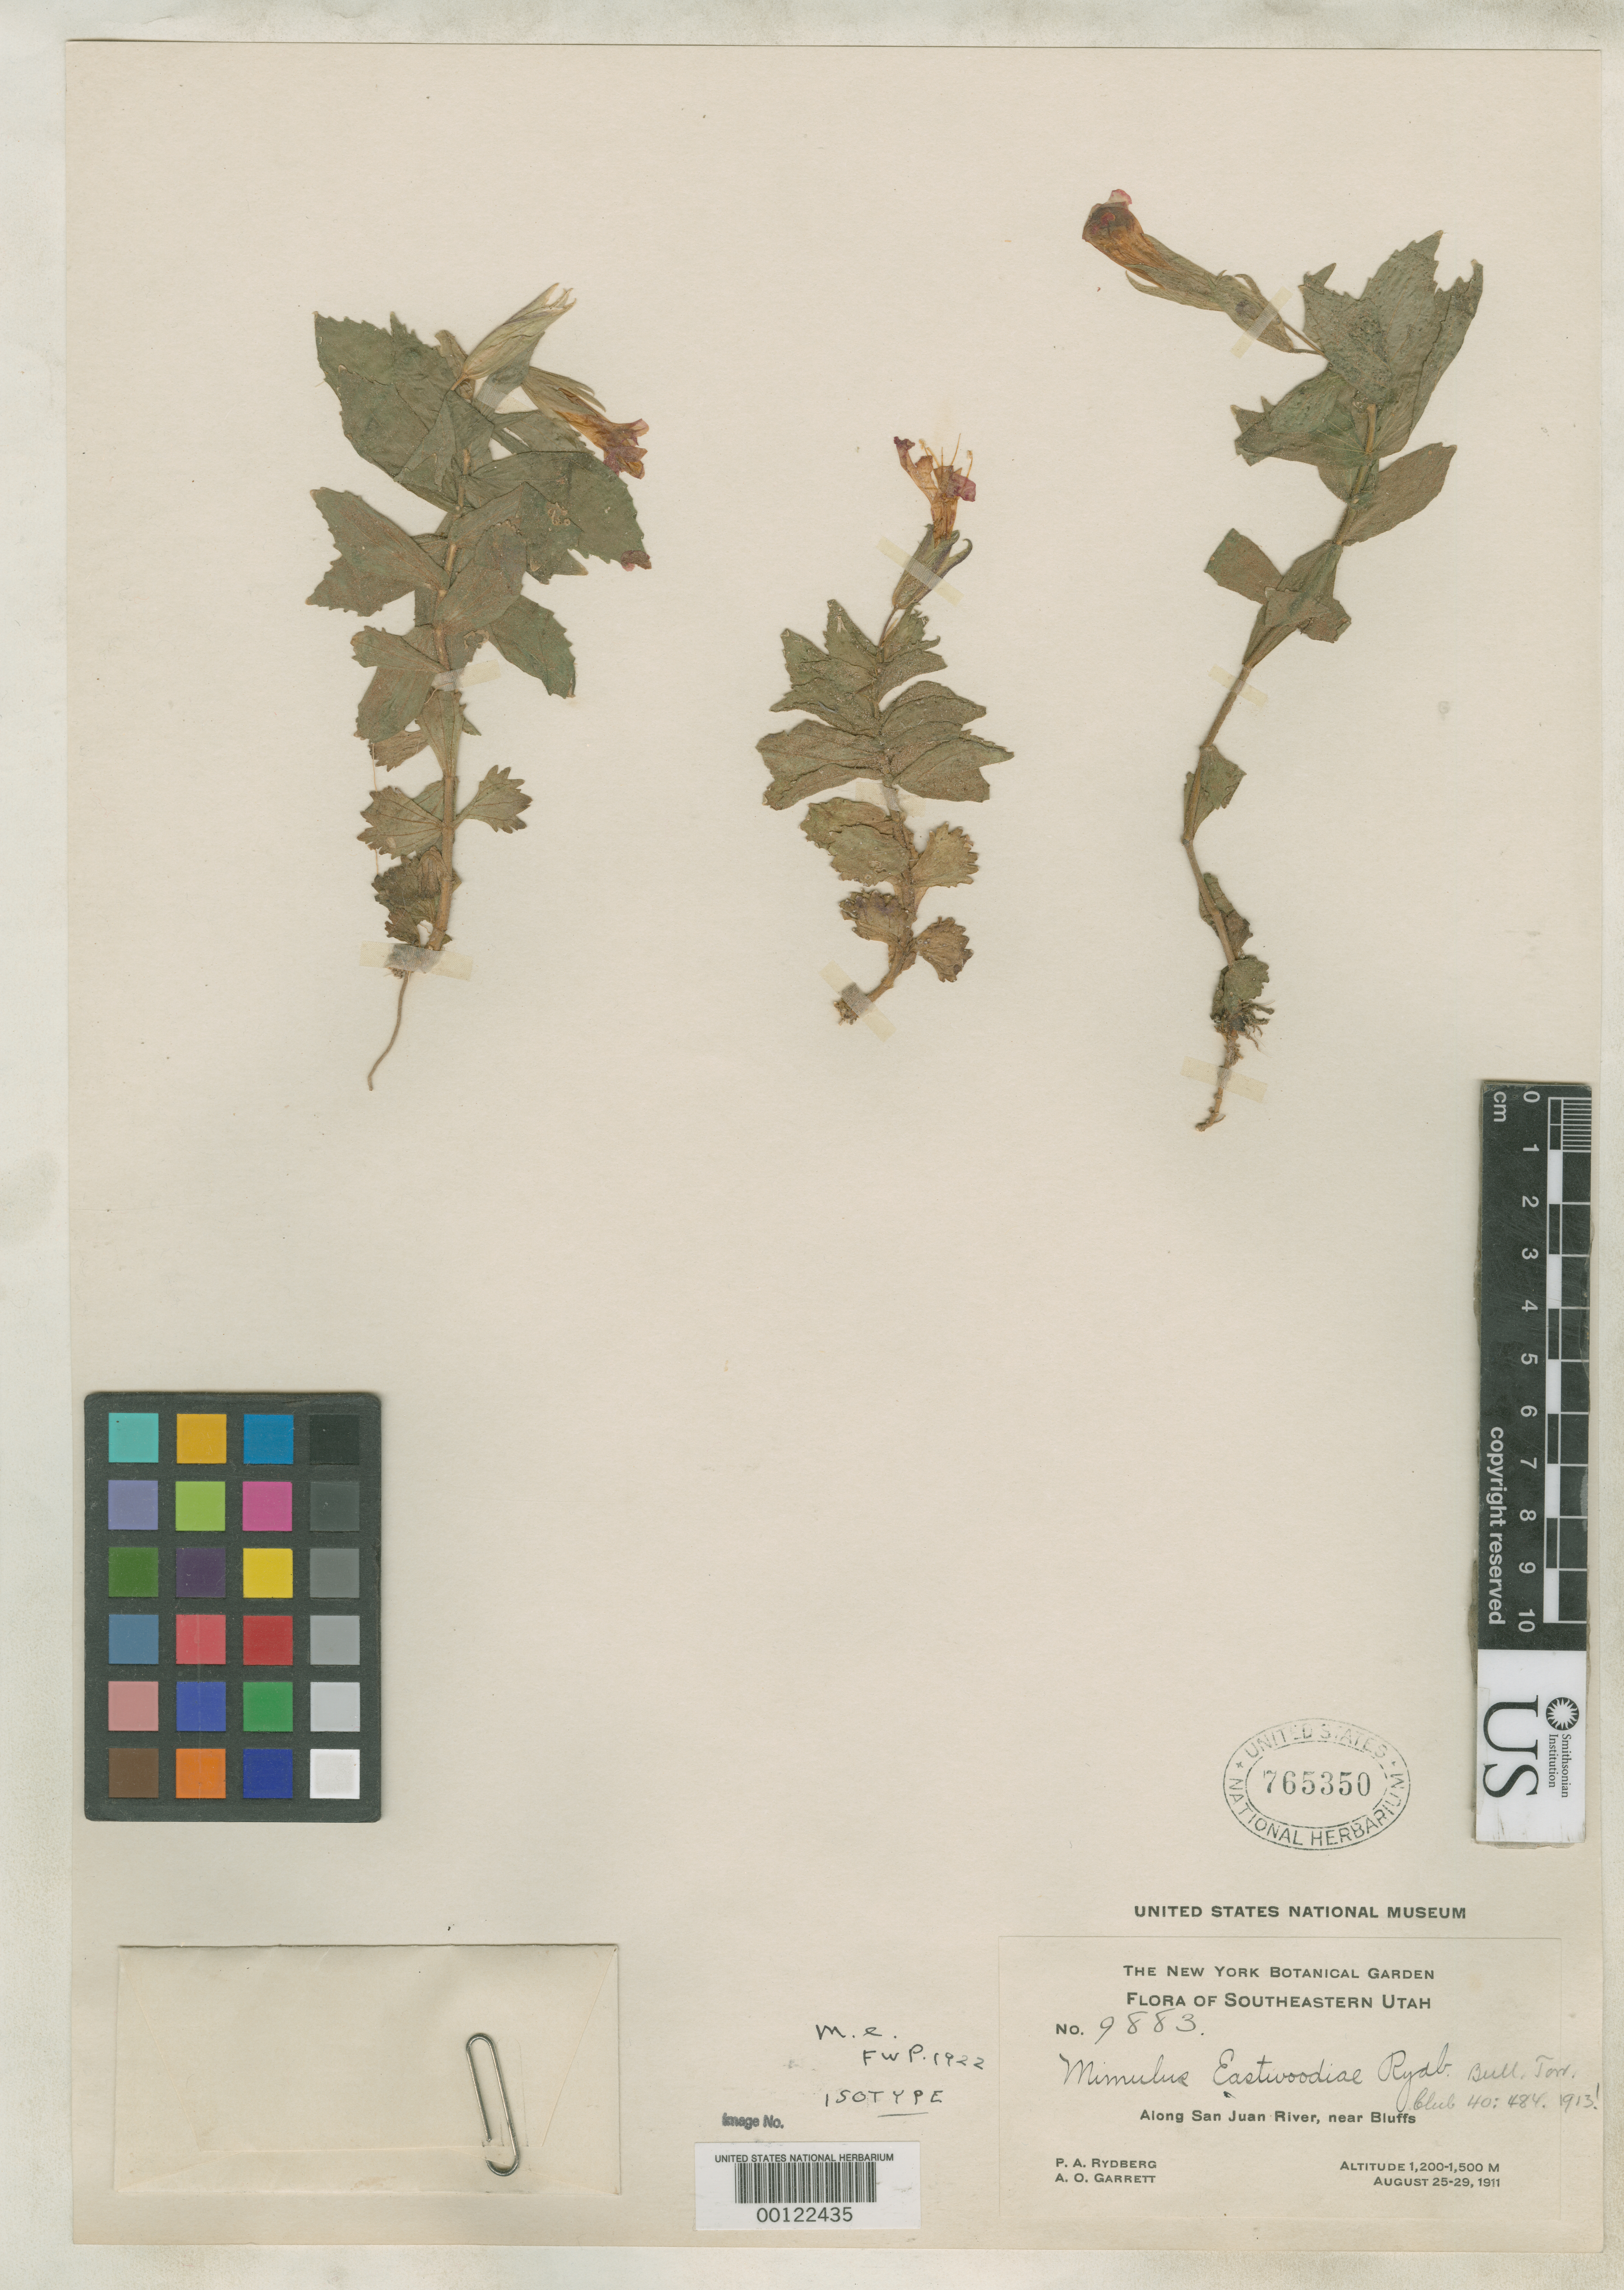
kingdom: Plantae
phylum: Tracheophyta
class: Magnoliopsida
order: Lamiales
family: Phrymaceae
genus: Mimulus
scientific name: Mimulus eastwoodiae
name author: Rydb.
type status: Isotype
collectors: P. A. Rydberg & A. O. Garrett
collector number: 9883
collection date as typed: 25 Aug 1911 to 29 Aug 1911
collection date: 1911-08-25/1911-08-29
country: United States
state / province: Utah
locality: Along San Juan River, near bluffs.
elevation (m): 1200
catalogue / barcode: US 765350